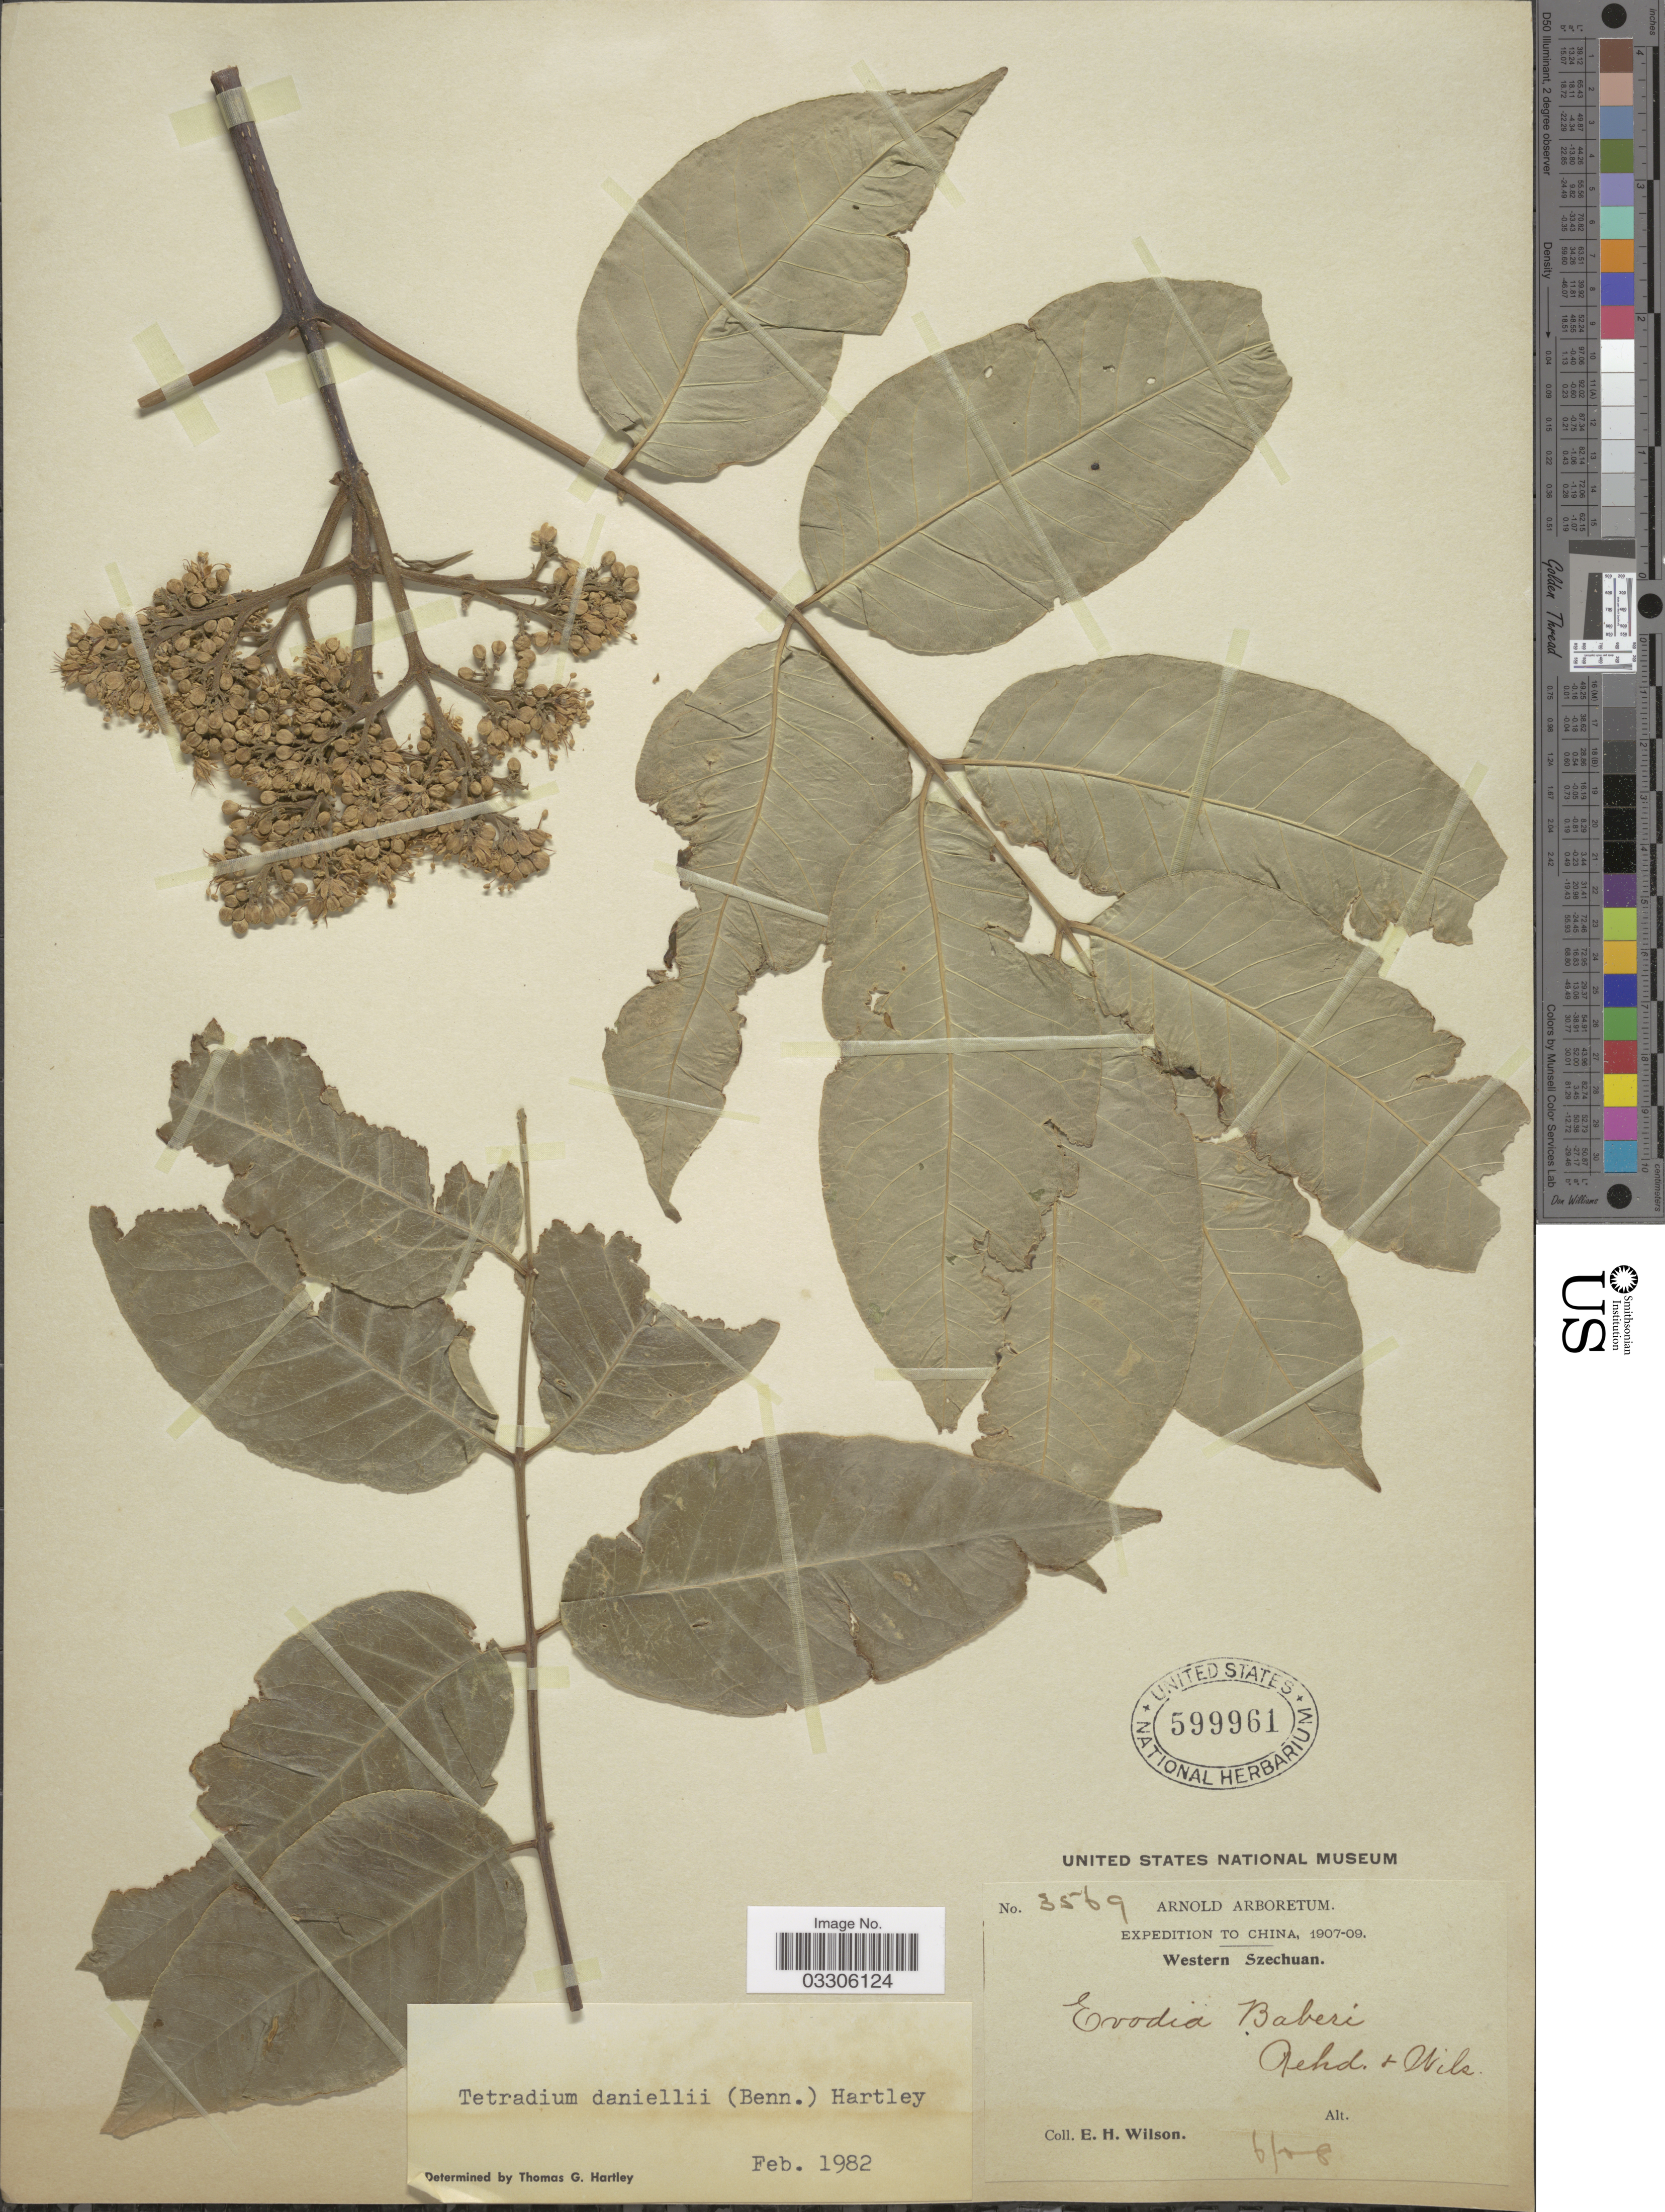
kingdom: Plantae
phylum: Tracheophyta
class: Magnoliopsida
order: Sapindales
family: Rutaceae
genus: Tetradium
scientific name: Tetradium daniellii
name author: (Benn.) T.G. Hartley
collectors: E. Wilson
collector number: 3569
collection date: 1908-06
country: China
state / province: Sichuan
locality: Western Szechuan.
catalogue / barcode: US 599961